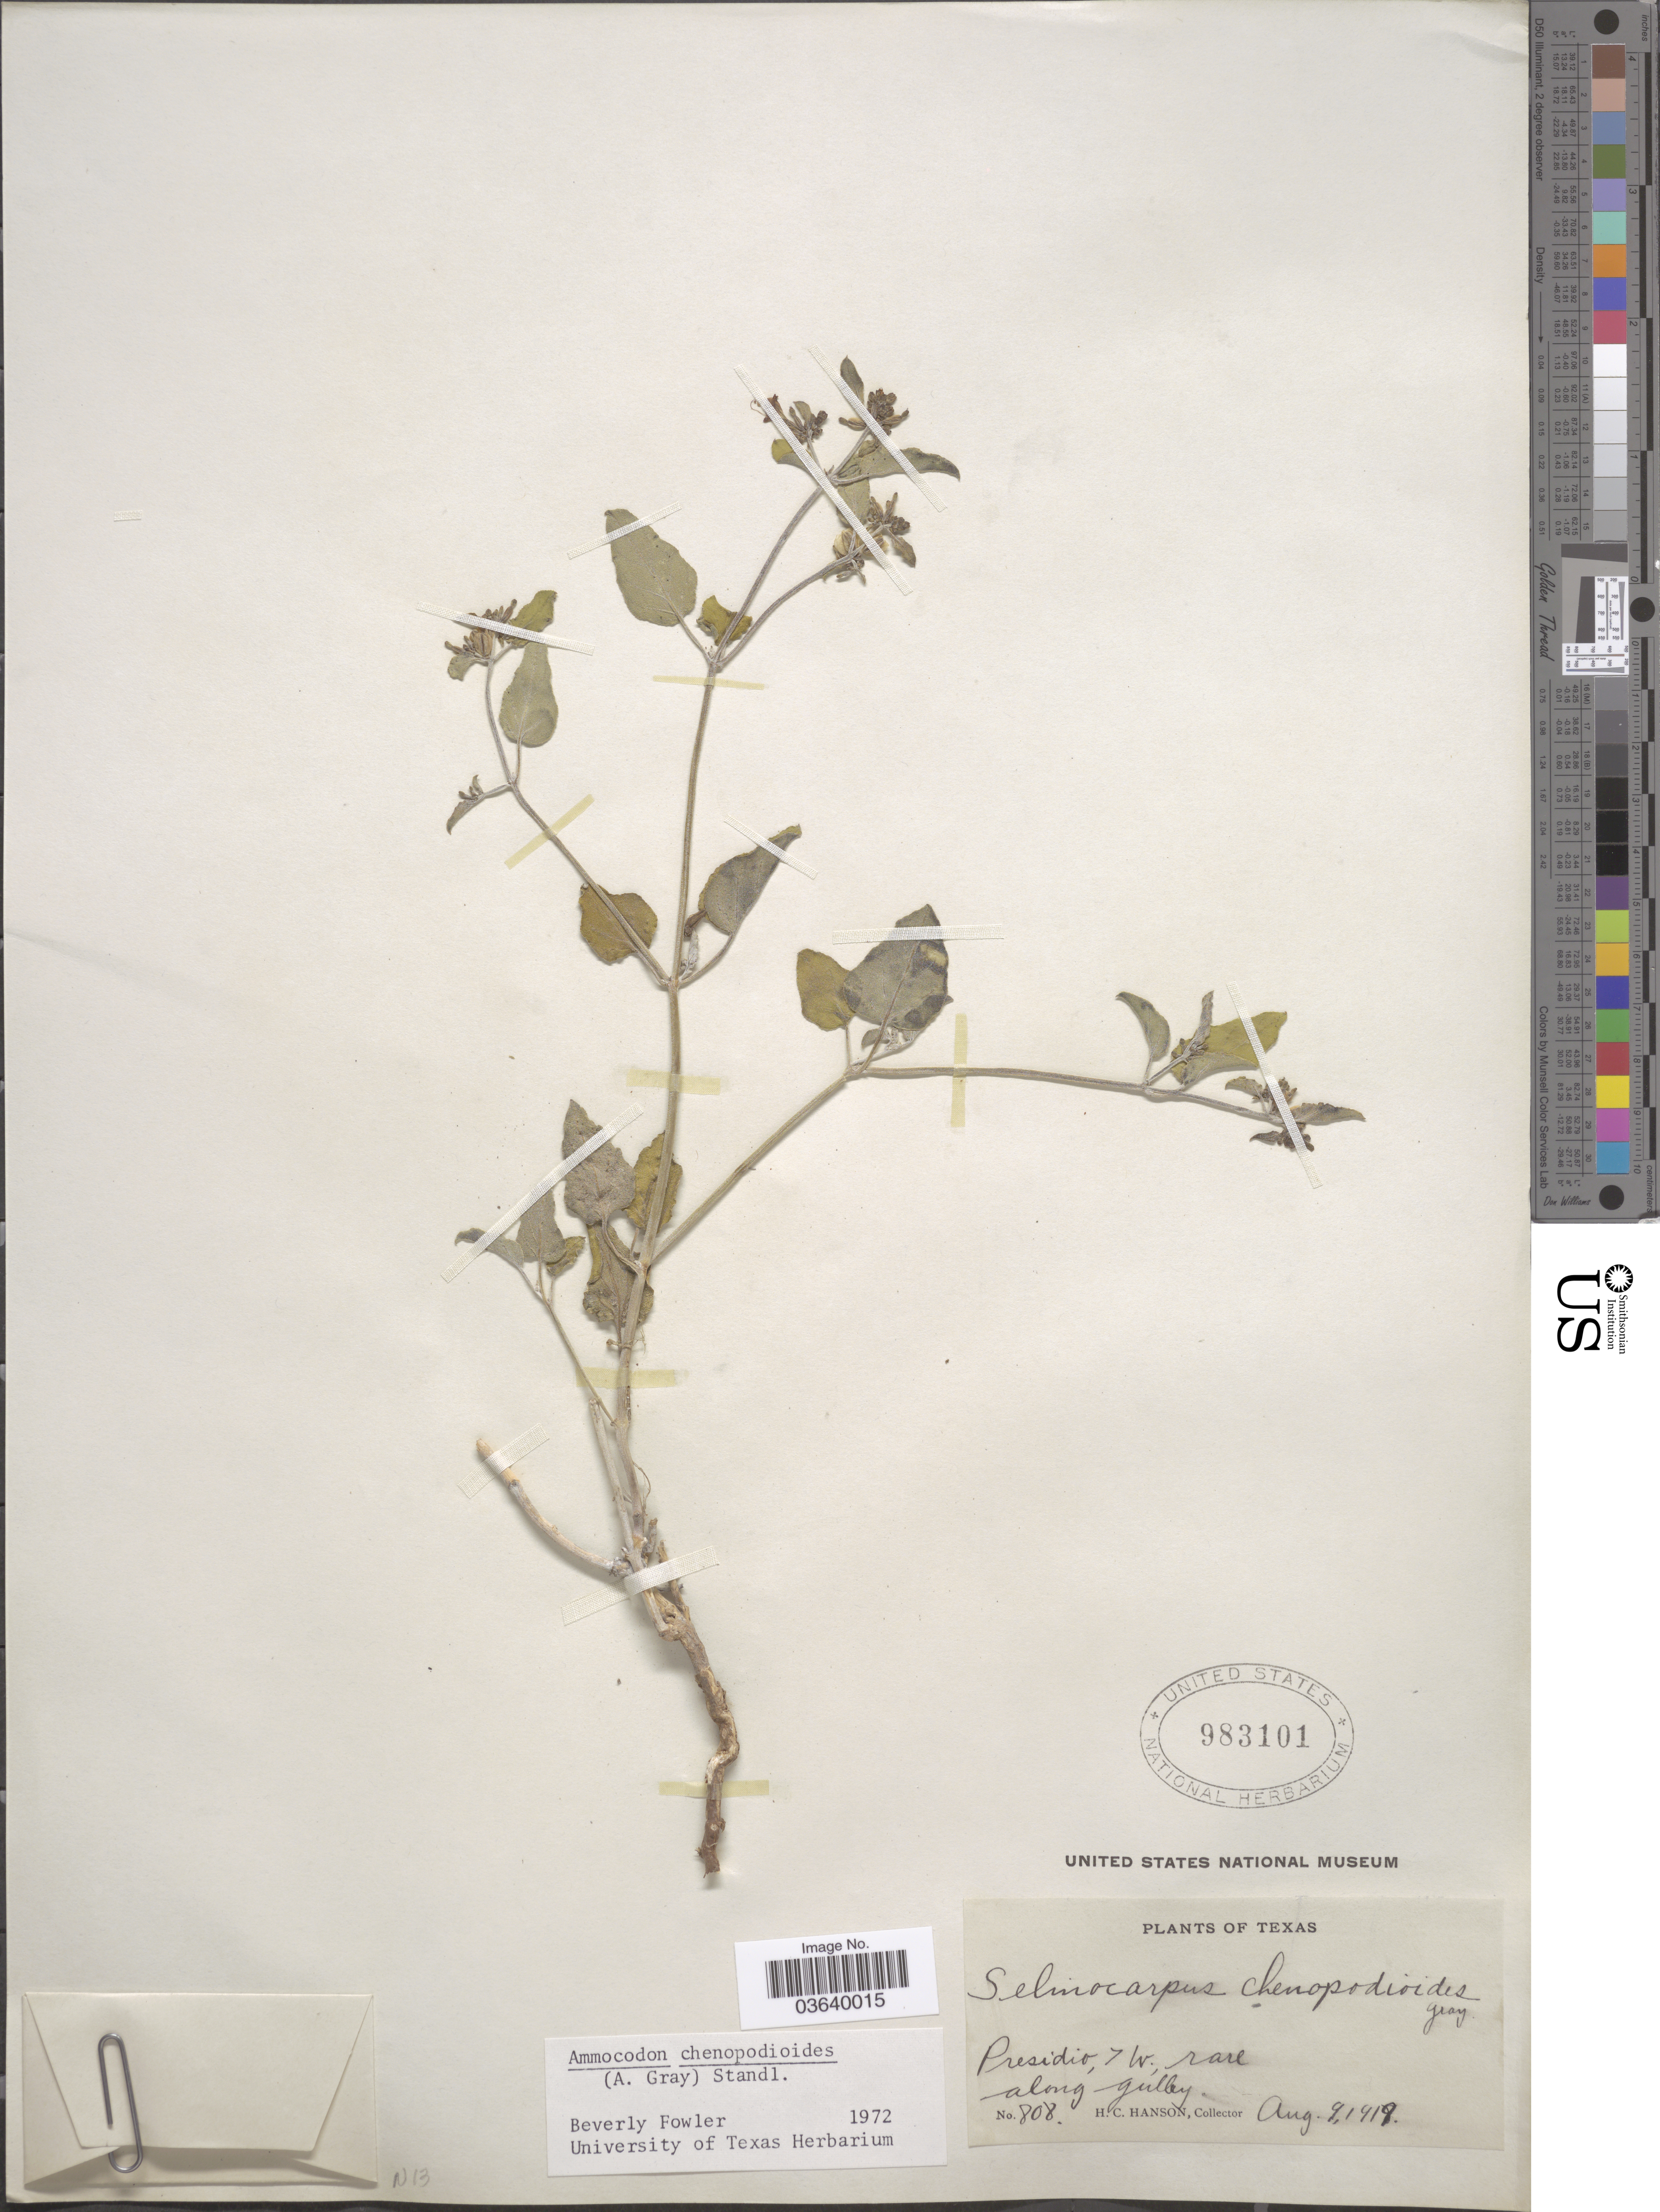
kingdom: Plantae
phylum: Tracheophyta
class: Magnoliopsida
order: Caryophyllales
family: Nyctaginaceae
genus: Acleisanthes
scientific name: Acleisanthes chenopodioides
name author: (A. Gray) R.A. Levin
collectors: H. Hanson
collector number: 808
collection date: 1919-08-09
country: United States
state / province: Texas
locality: Presidio, 7 w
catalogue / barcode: US 983101